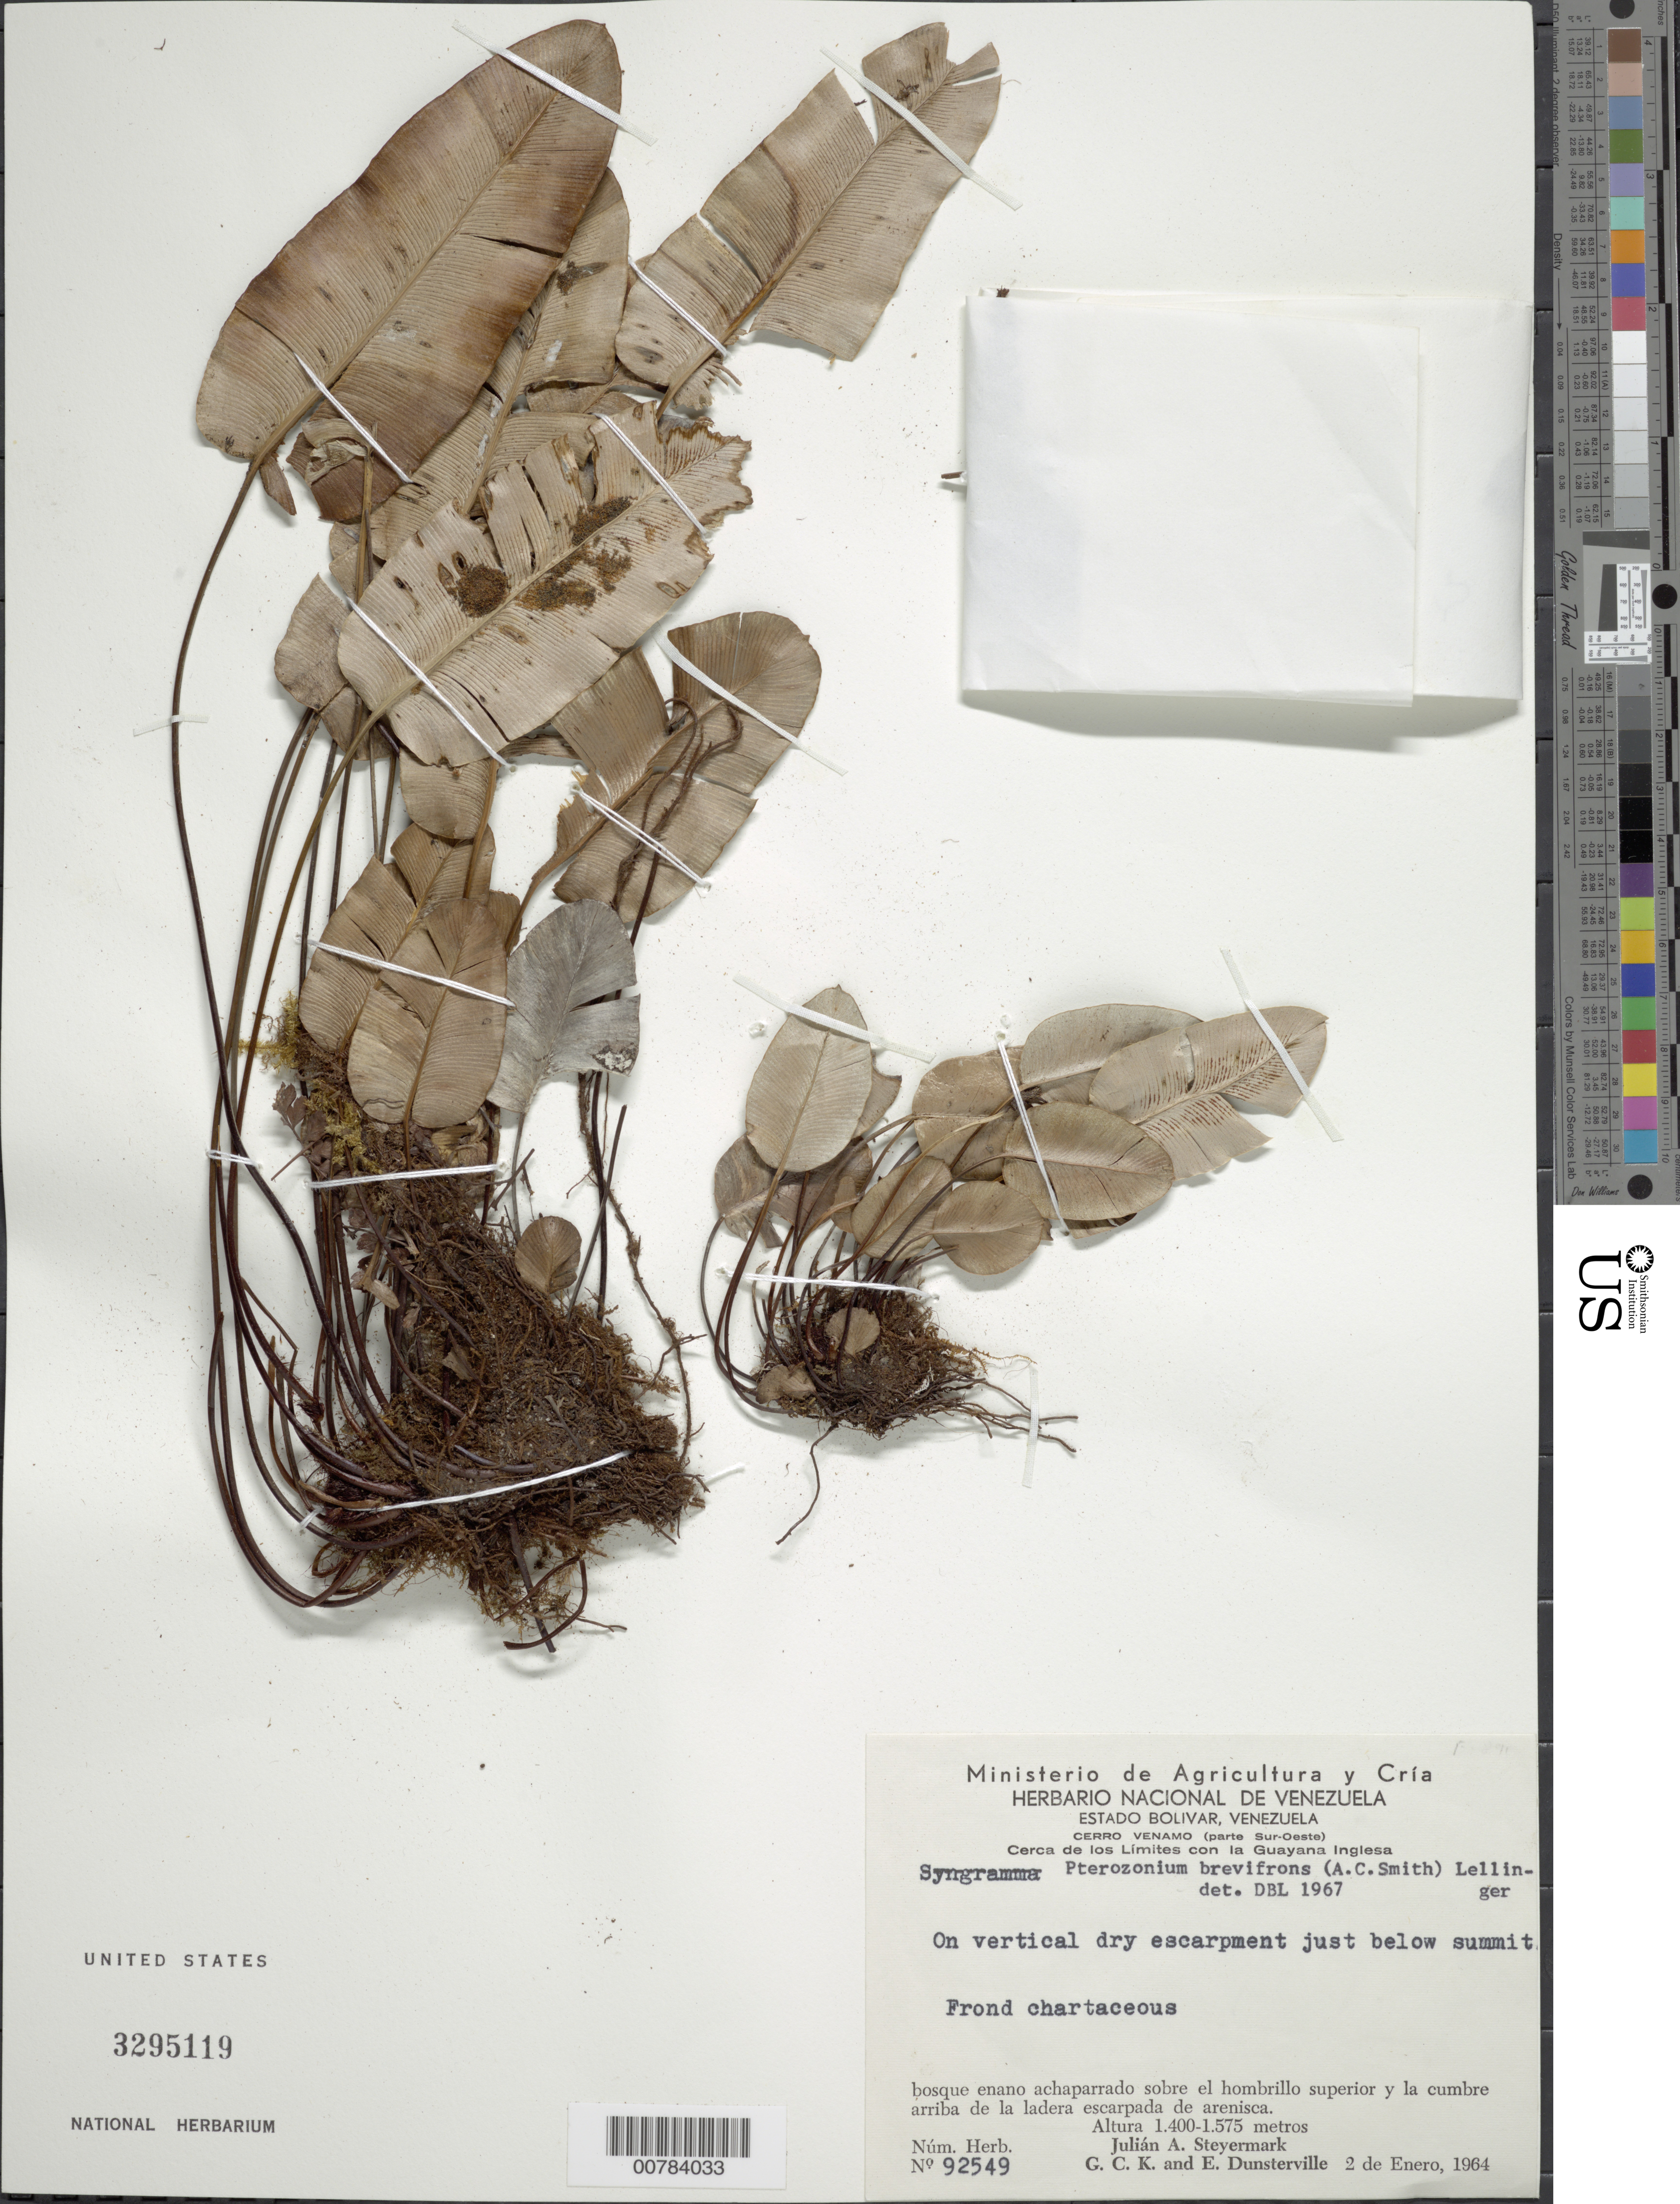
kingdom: Plantae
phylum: Tracheophyta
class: Polypodiopsida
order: Polypodiales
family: Pteridaceae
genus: Pterozonium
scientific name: Pterozonium brevifrons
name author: (A.C. Sm.) Lellinger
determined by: Lellinger, David B., (BOT), Smithsonian Institution - National Museum of Natural History (UNITED STATES)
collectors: J. Steyermark, G. C. K. Dunsterville & E. Dunsterville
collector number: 92549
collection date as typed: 2-Jan-64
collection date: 1964-01-02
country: Venezuela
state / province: Bolívar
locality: Cerro Venamo, parte Sur-Oeste, cerca de los limites con Guayana Inglesa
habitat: Vertical dry escarpment just below summit; bosque enano achaparrado sobre el hombrillo superior y la cumbre arriba de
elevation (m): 1400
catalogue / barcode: US 3295119